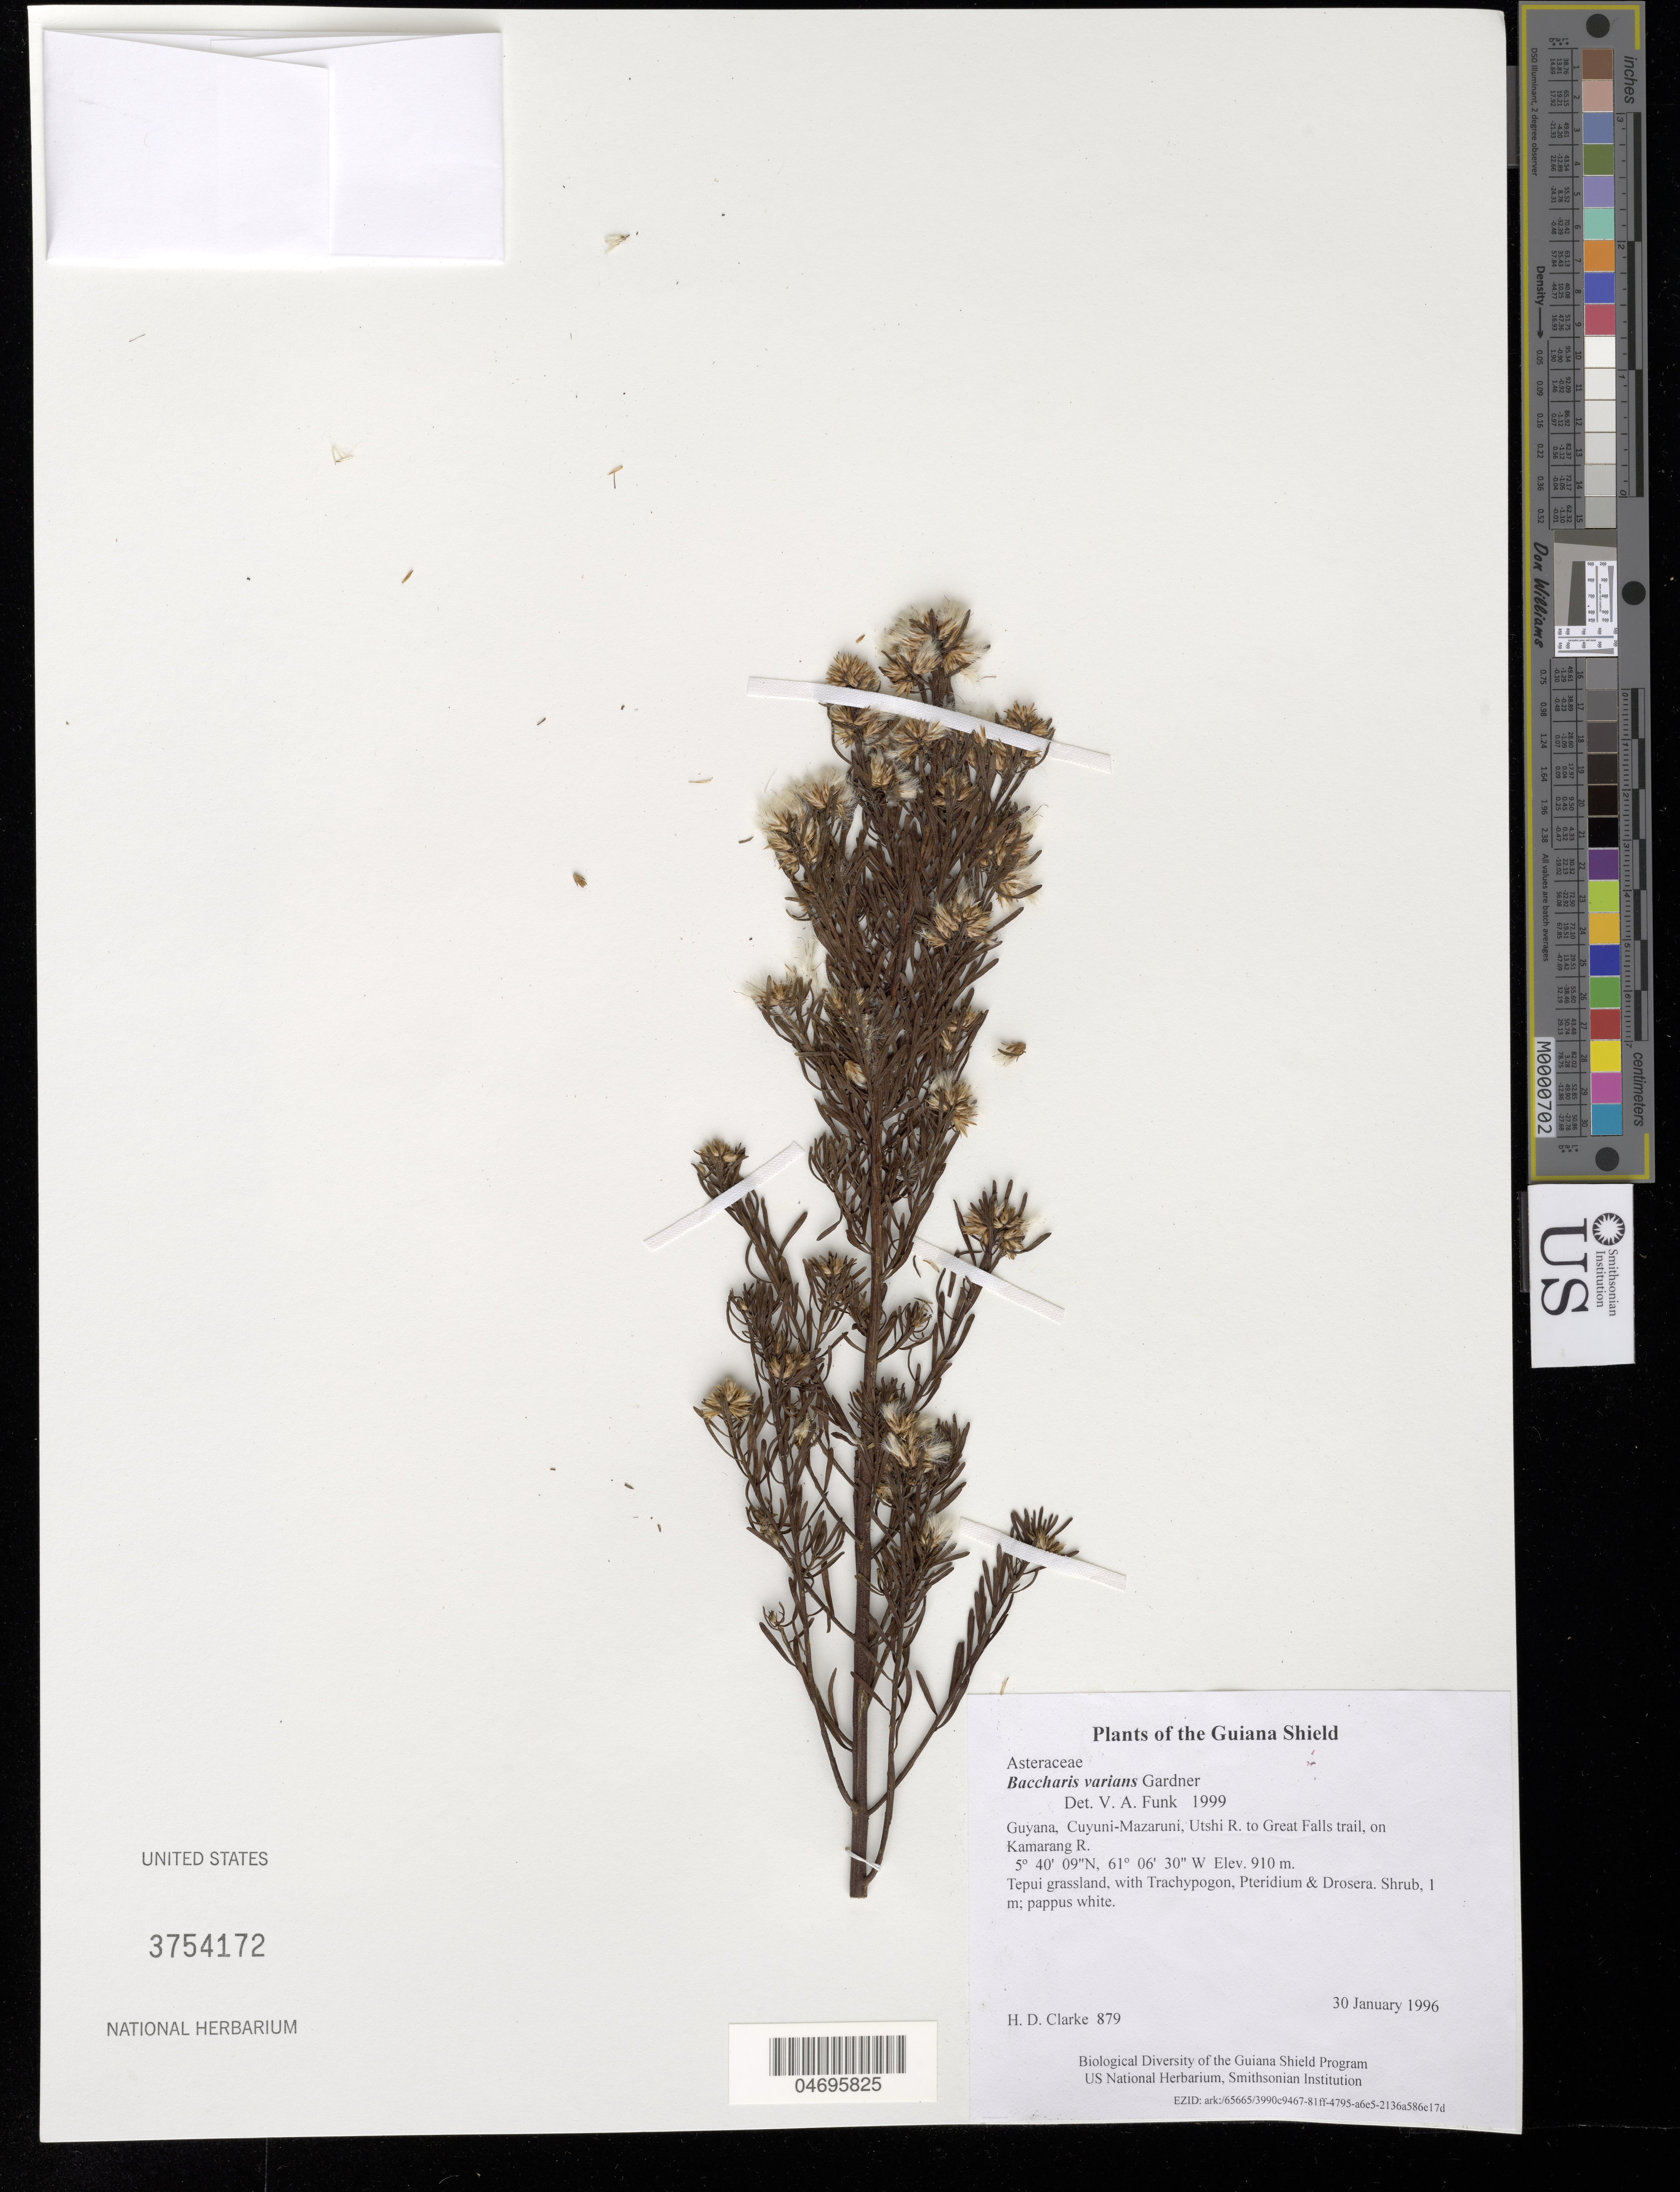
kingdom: Plantae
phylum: Tracheophyta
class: Magnoliopsida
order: Asterales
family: Asteraceae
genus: Baccharis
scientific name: Baccharis varians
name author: Gardner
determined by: Funk, Vicki A., (BOT), Smithsonian Institution - National Museum of Natural History (UNITED STATES)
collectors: H. D. Clarke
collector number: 879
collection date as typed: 30 January 1996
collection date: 1996-01-30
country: Guyana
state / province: Cuyuni-Mazaruni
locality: Utshi R. to Great Falls trail, on Kamarang R.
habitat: Tepui grassland, with Trachypogon, Pteridium & Drosera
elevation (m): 910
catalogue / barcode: US 3754172